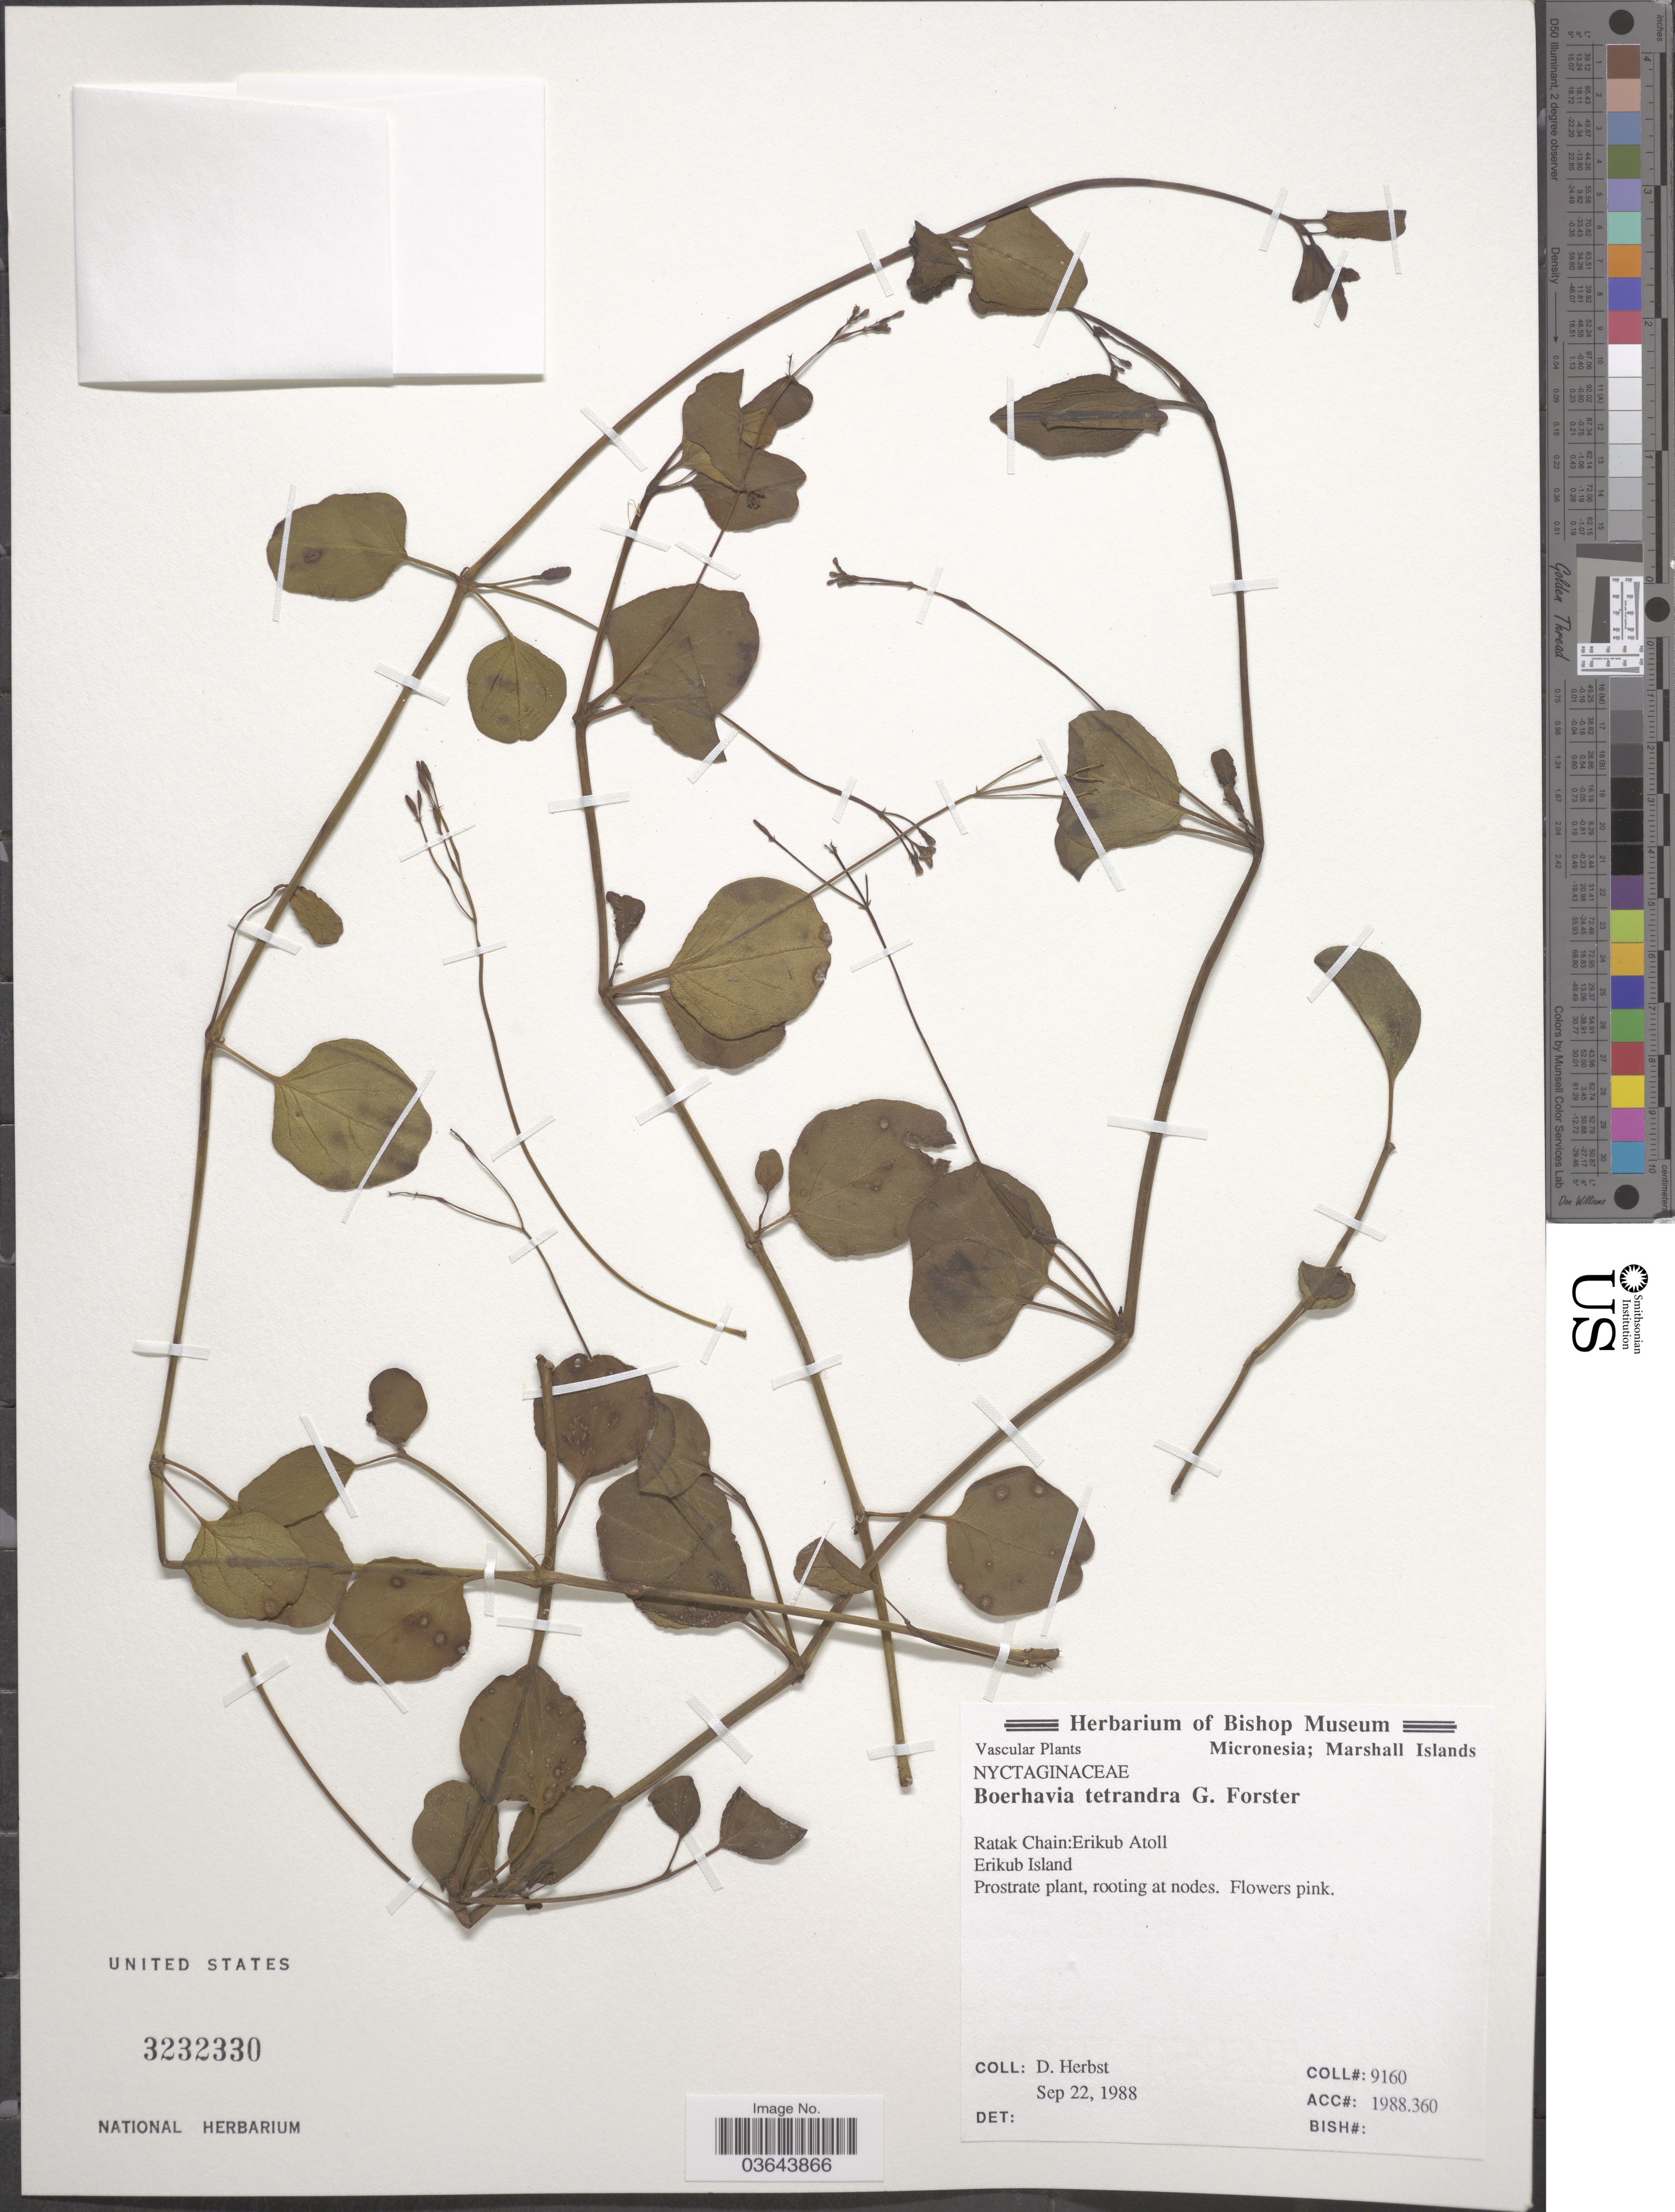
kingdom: Plantae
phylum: Tracheophyta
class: Magnoliopsida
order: Caryophyllales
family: Nyctaginaceae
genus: Boerhavia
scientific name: Boerhavia tetrandra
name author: G. Forst.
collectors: D. Herbst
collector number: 9160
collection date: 1988-09-22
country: Marshall Islands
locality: Micronesia. Ratak Chain: Erikub Atoll.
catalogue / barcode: US 3232330